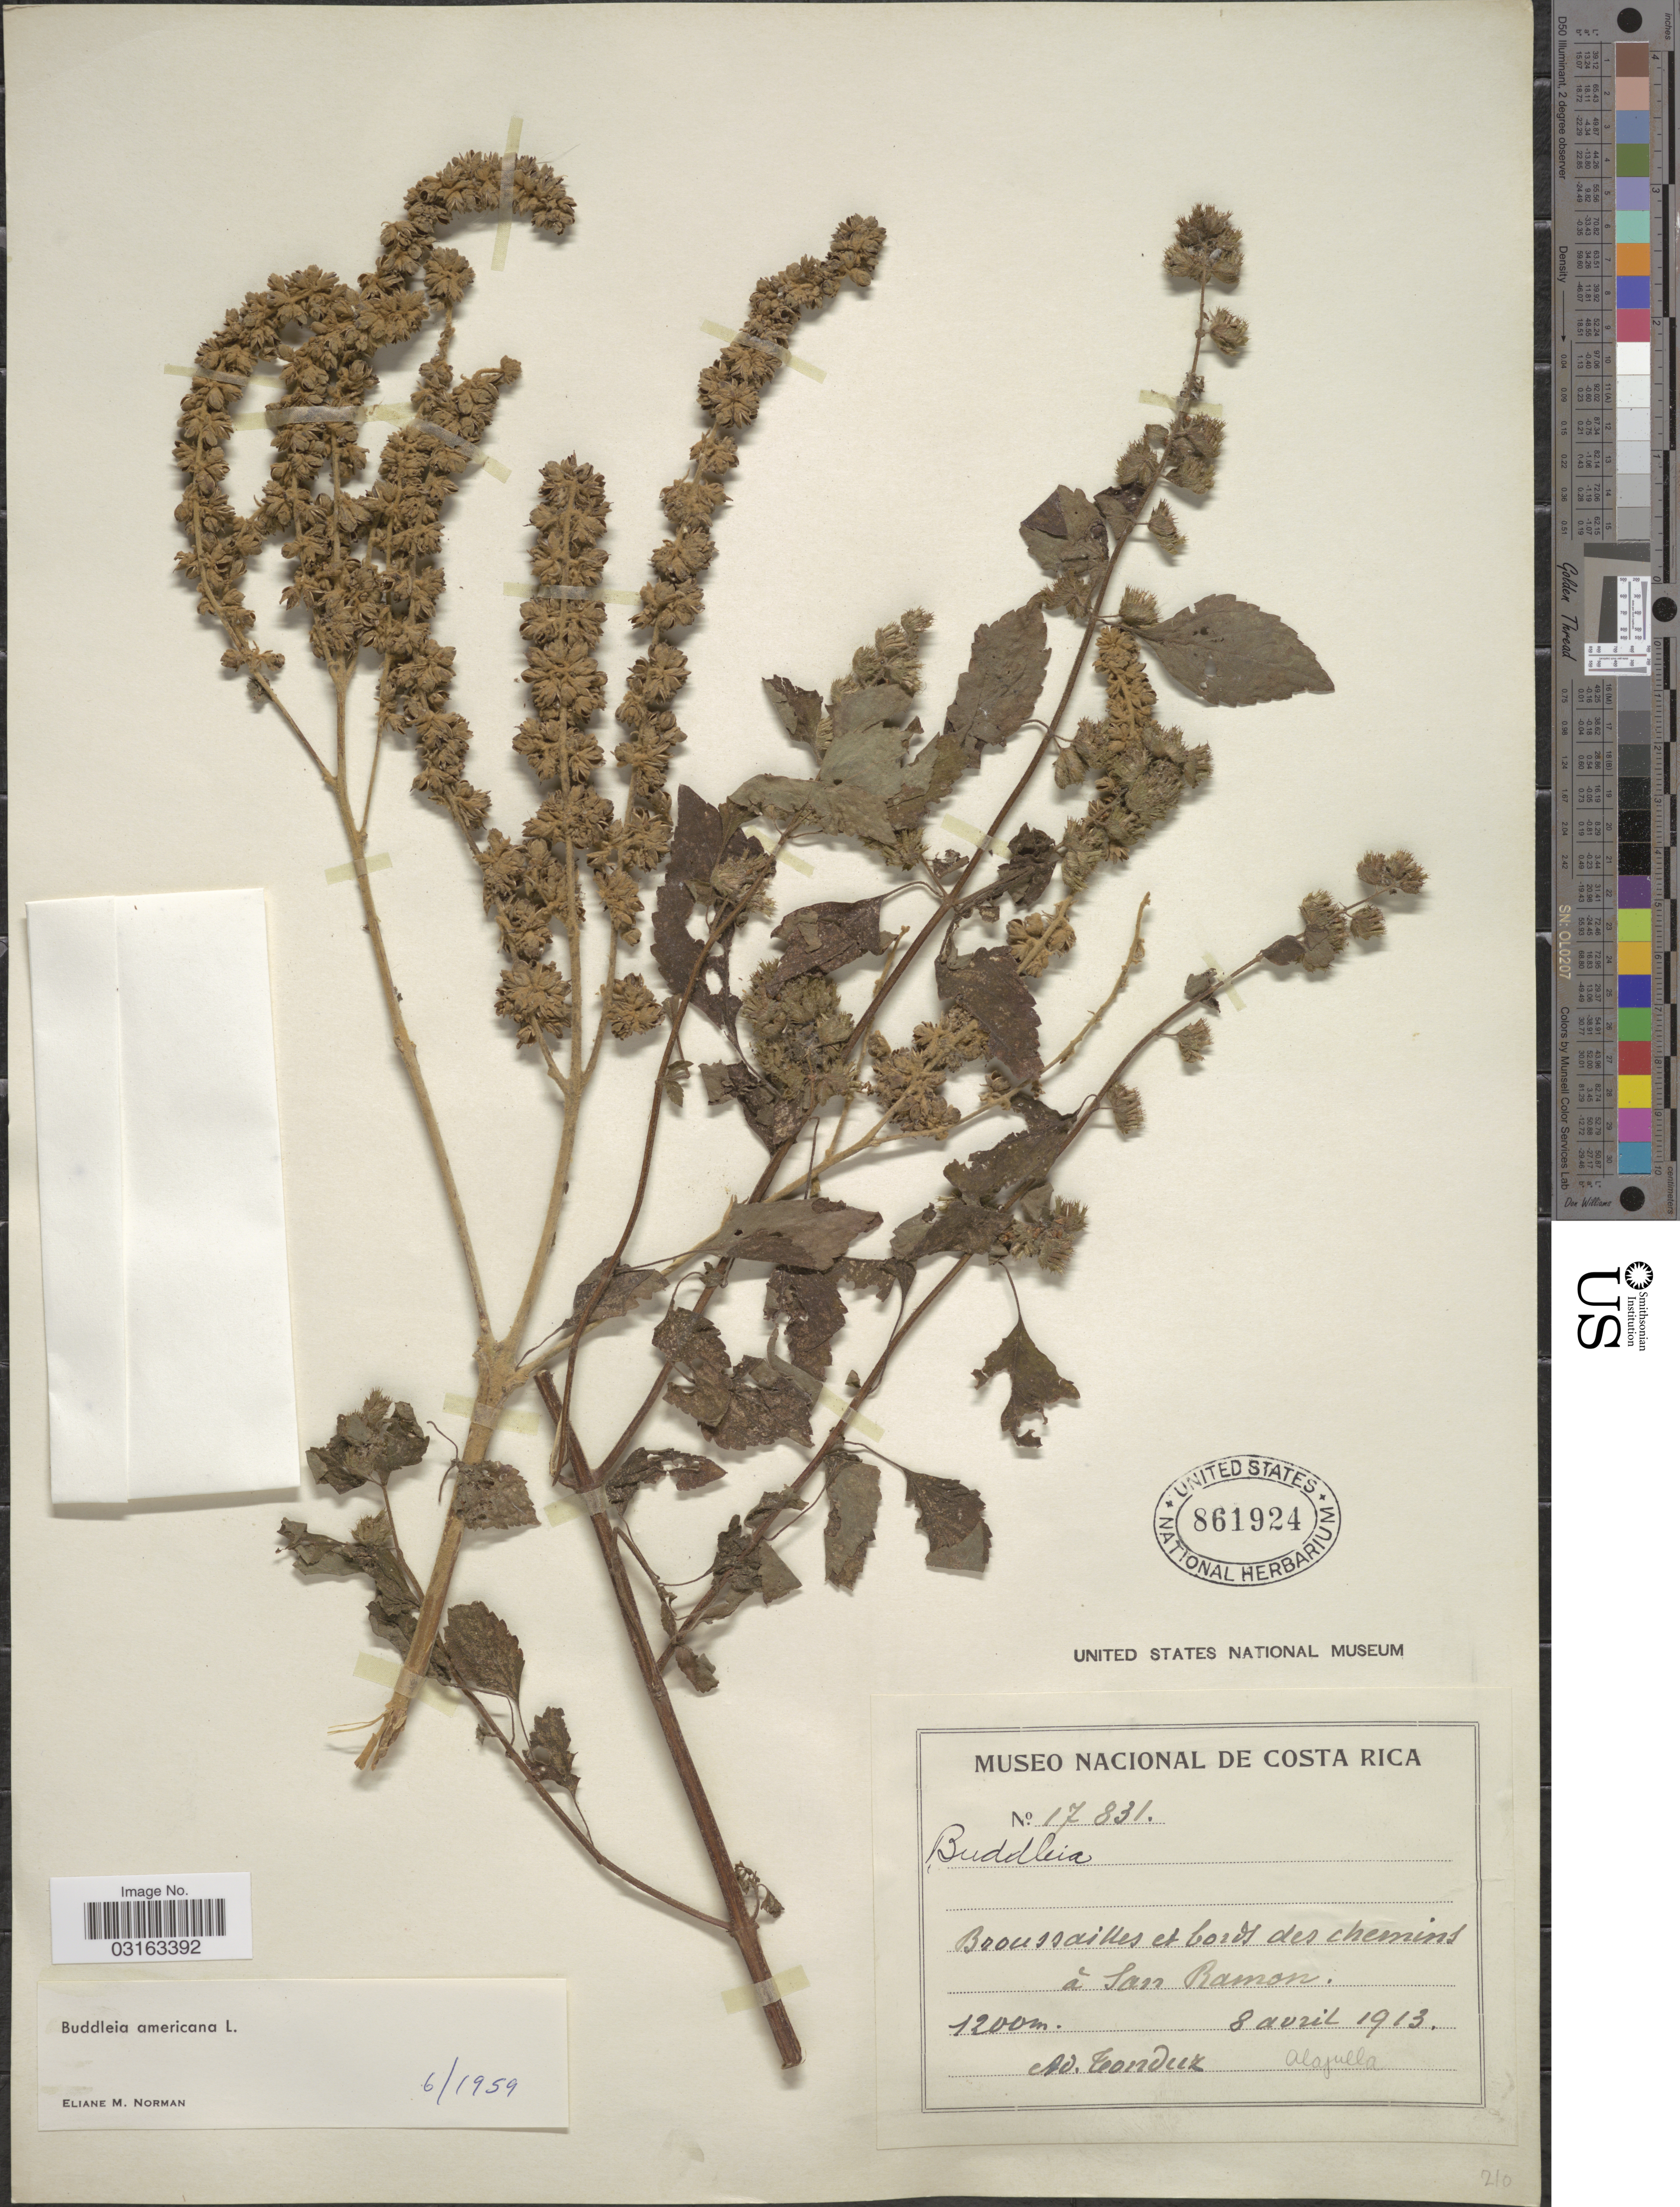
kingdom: Plantae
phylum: Tracheophyta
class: Magnoliopsida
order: Lamiales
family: Scrophulariaceae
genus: Buddleja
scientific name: Buddleja americana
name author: L.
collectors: A. Tonduz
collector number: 17831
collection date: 1913-04-08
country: Costa Rica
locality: Broussailles et bords des chemins á San Ramon.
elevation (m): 1200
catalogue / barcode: US 861924